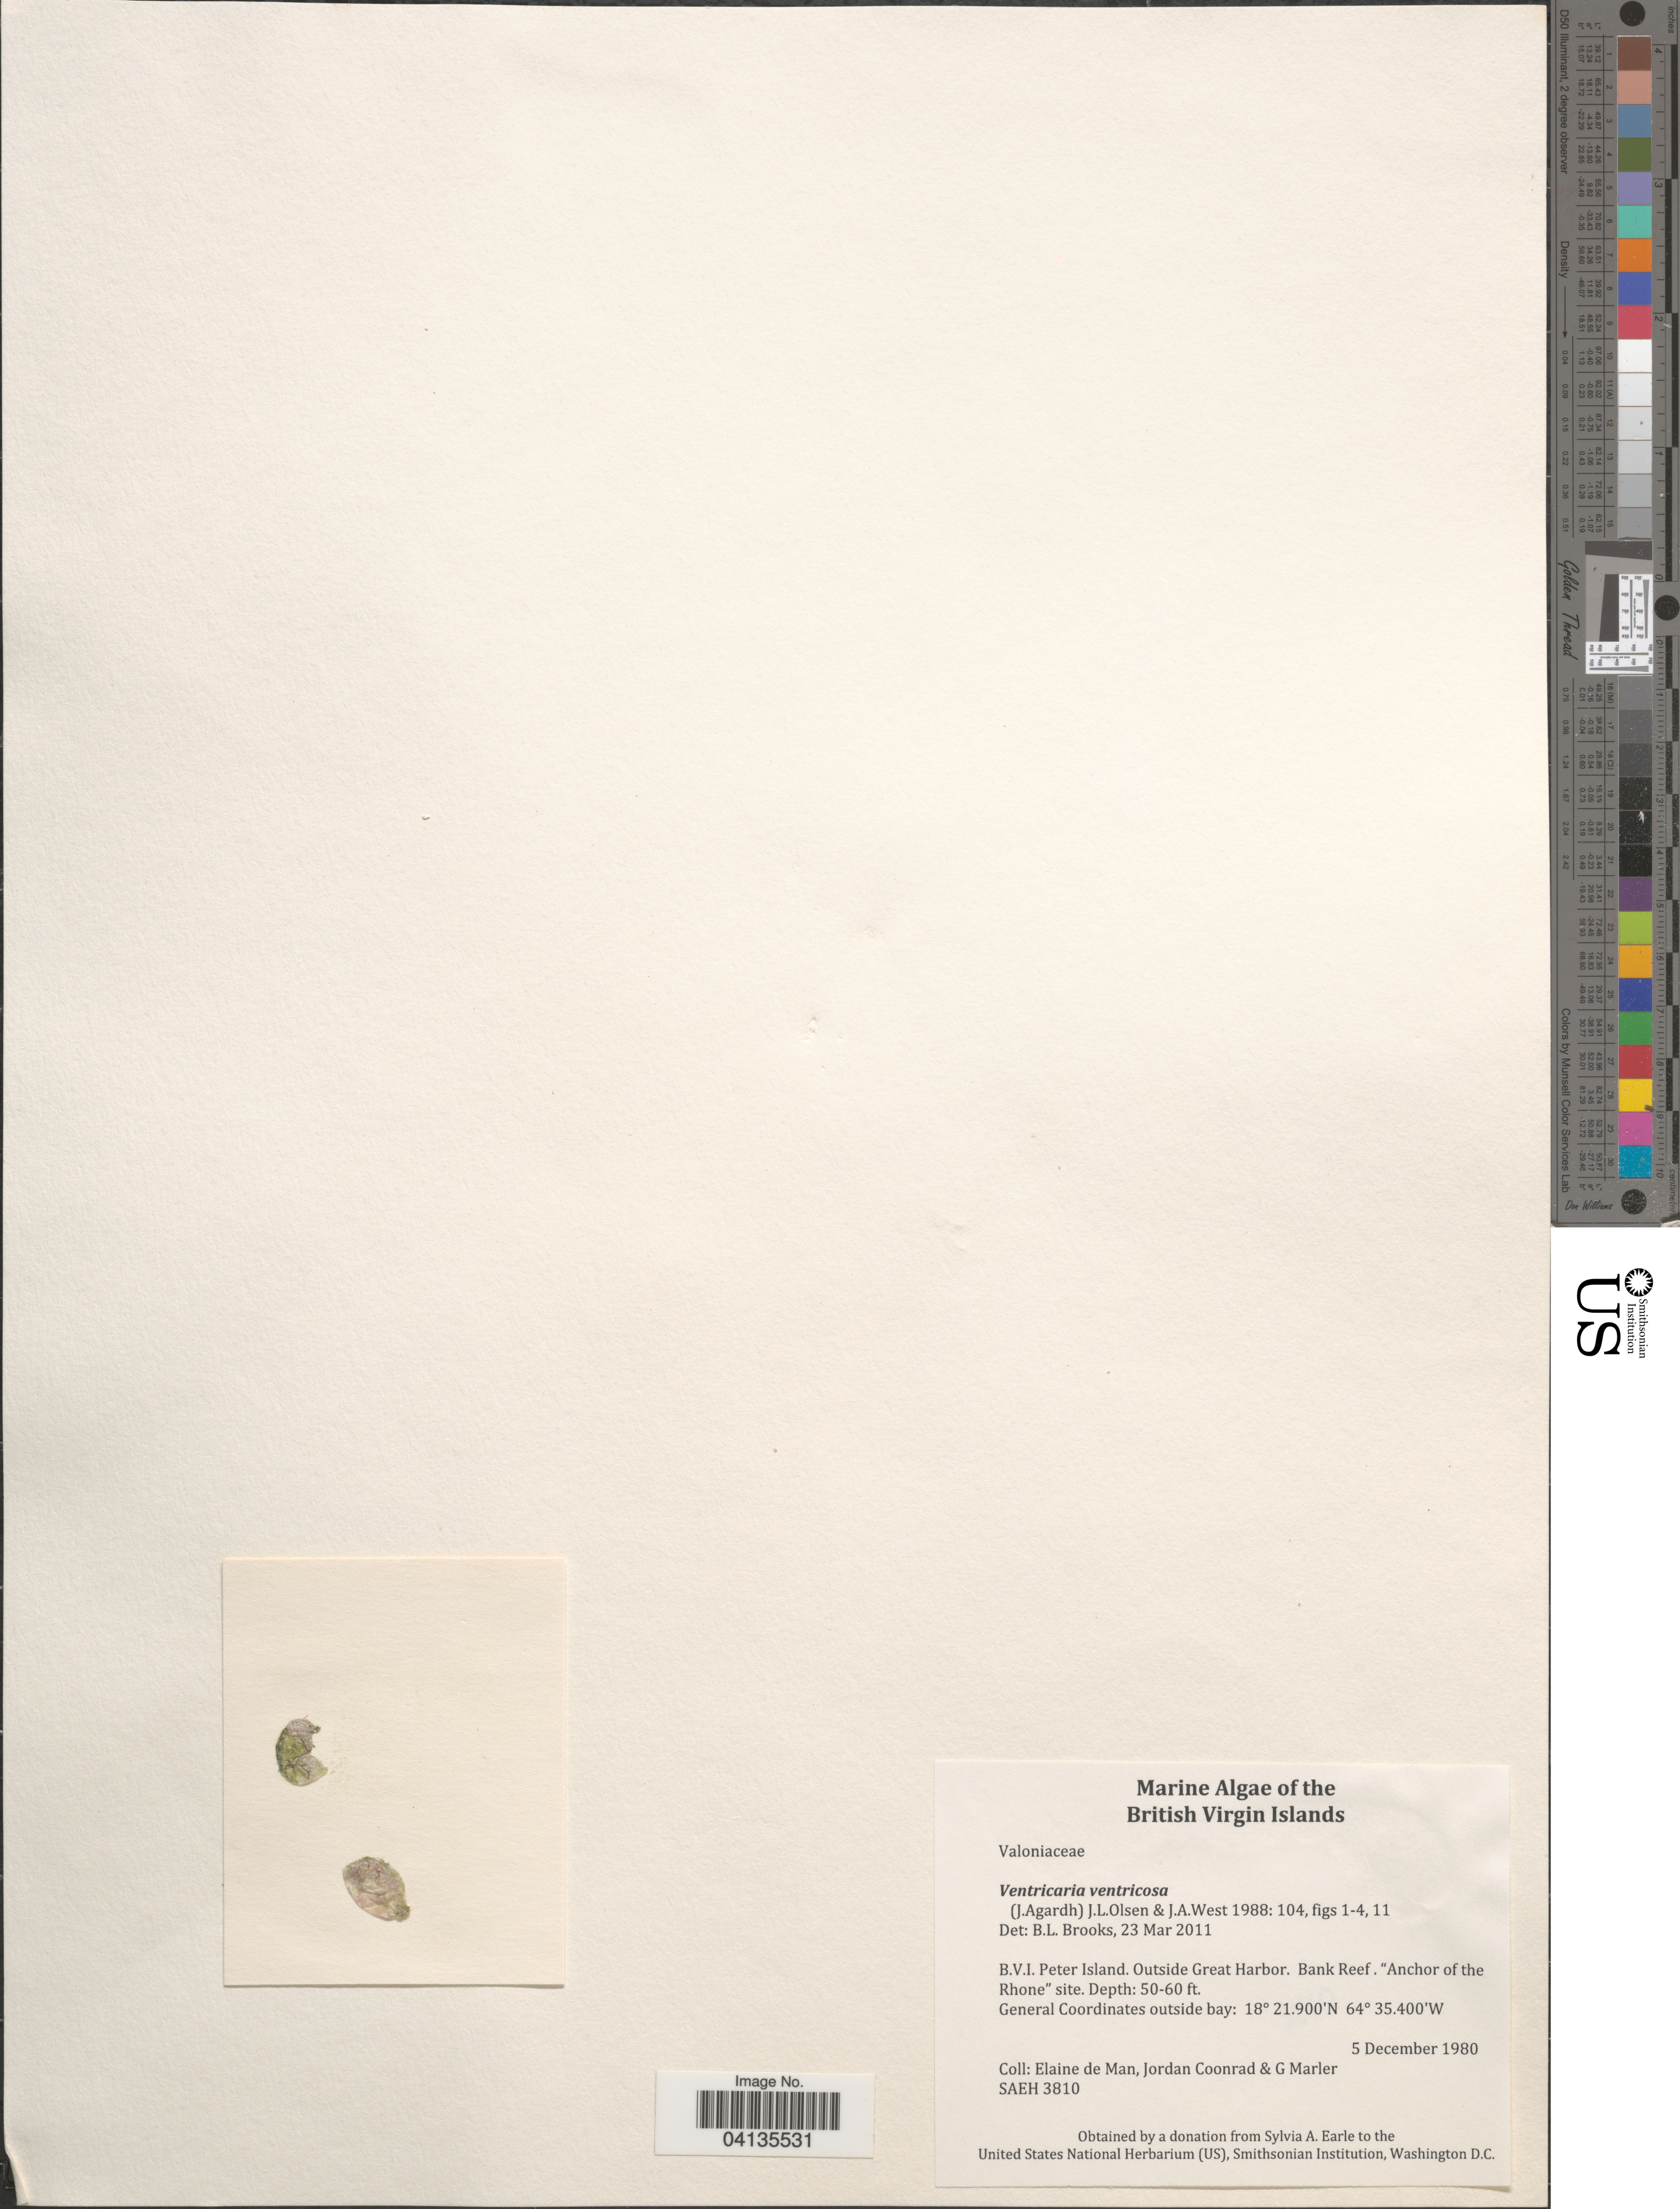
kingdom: Plantae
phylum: Chlorophyta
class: Ulvophyceae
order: Siphonocladales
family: Valoniaceae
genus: Valonia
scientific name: Valonia sp.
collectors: E. de Man, J. Coonrad & G. Marler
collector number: SAEH3810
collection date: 1980-12-05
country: British Virgin Islands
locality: Peter Island. Outside Great Harbor. Bank Reef. "Anchor of the Rhone" site.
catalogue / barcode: US 329125